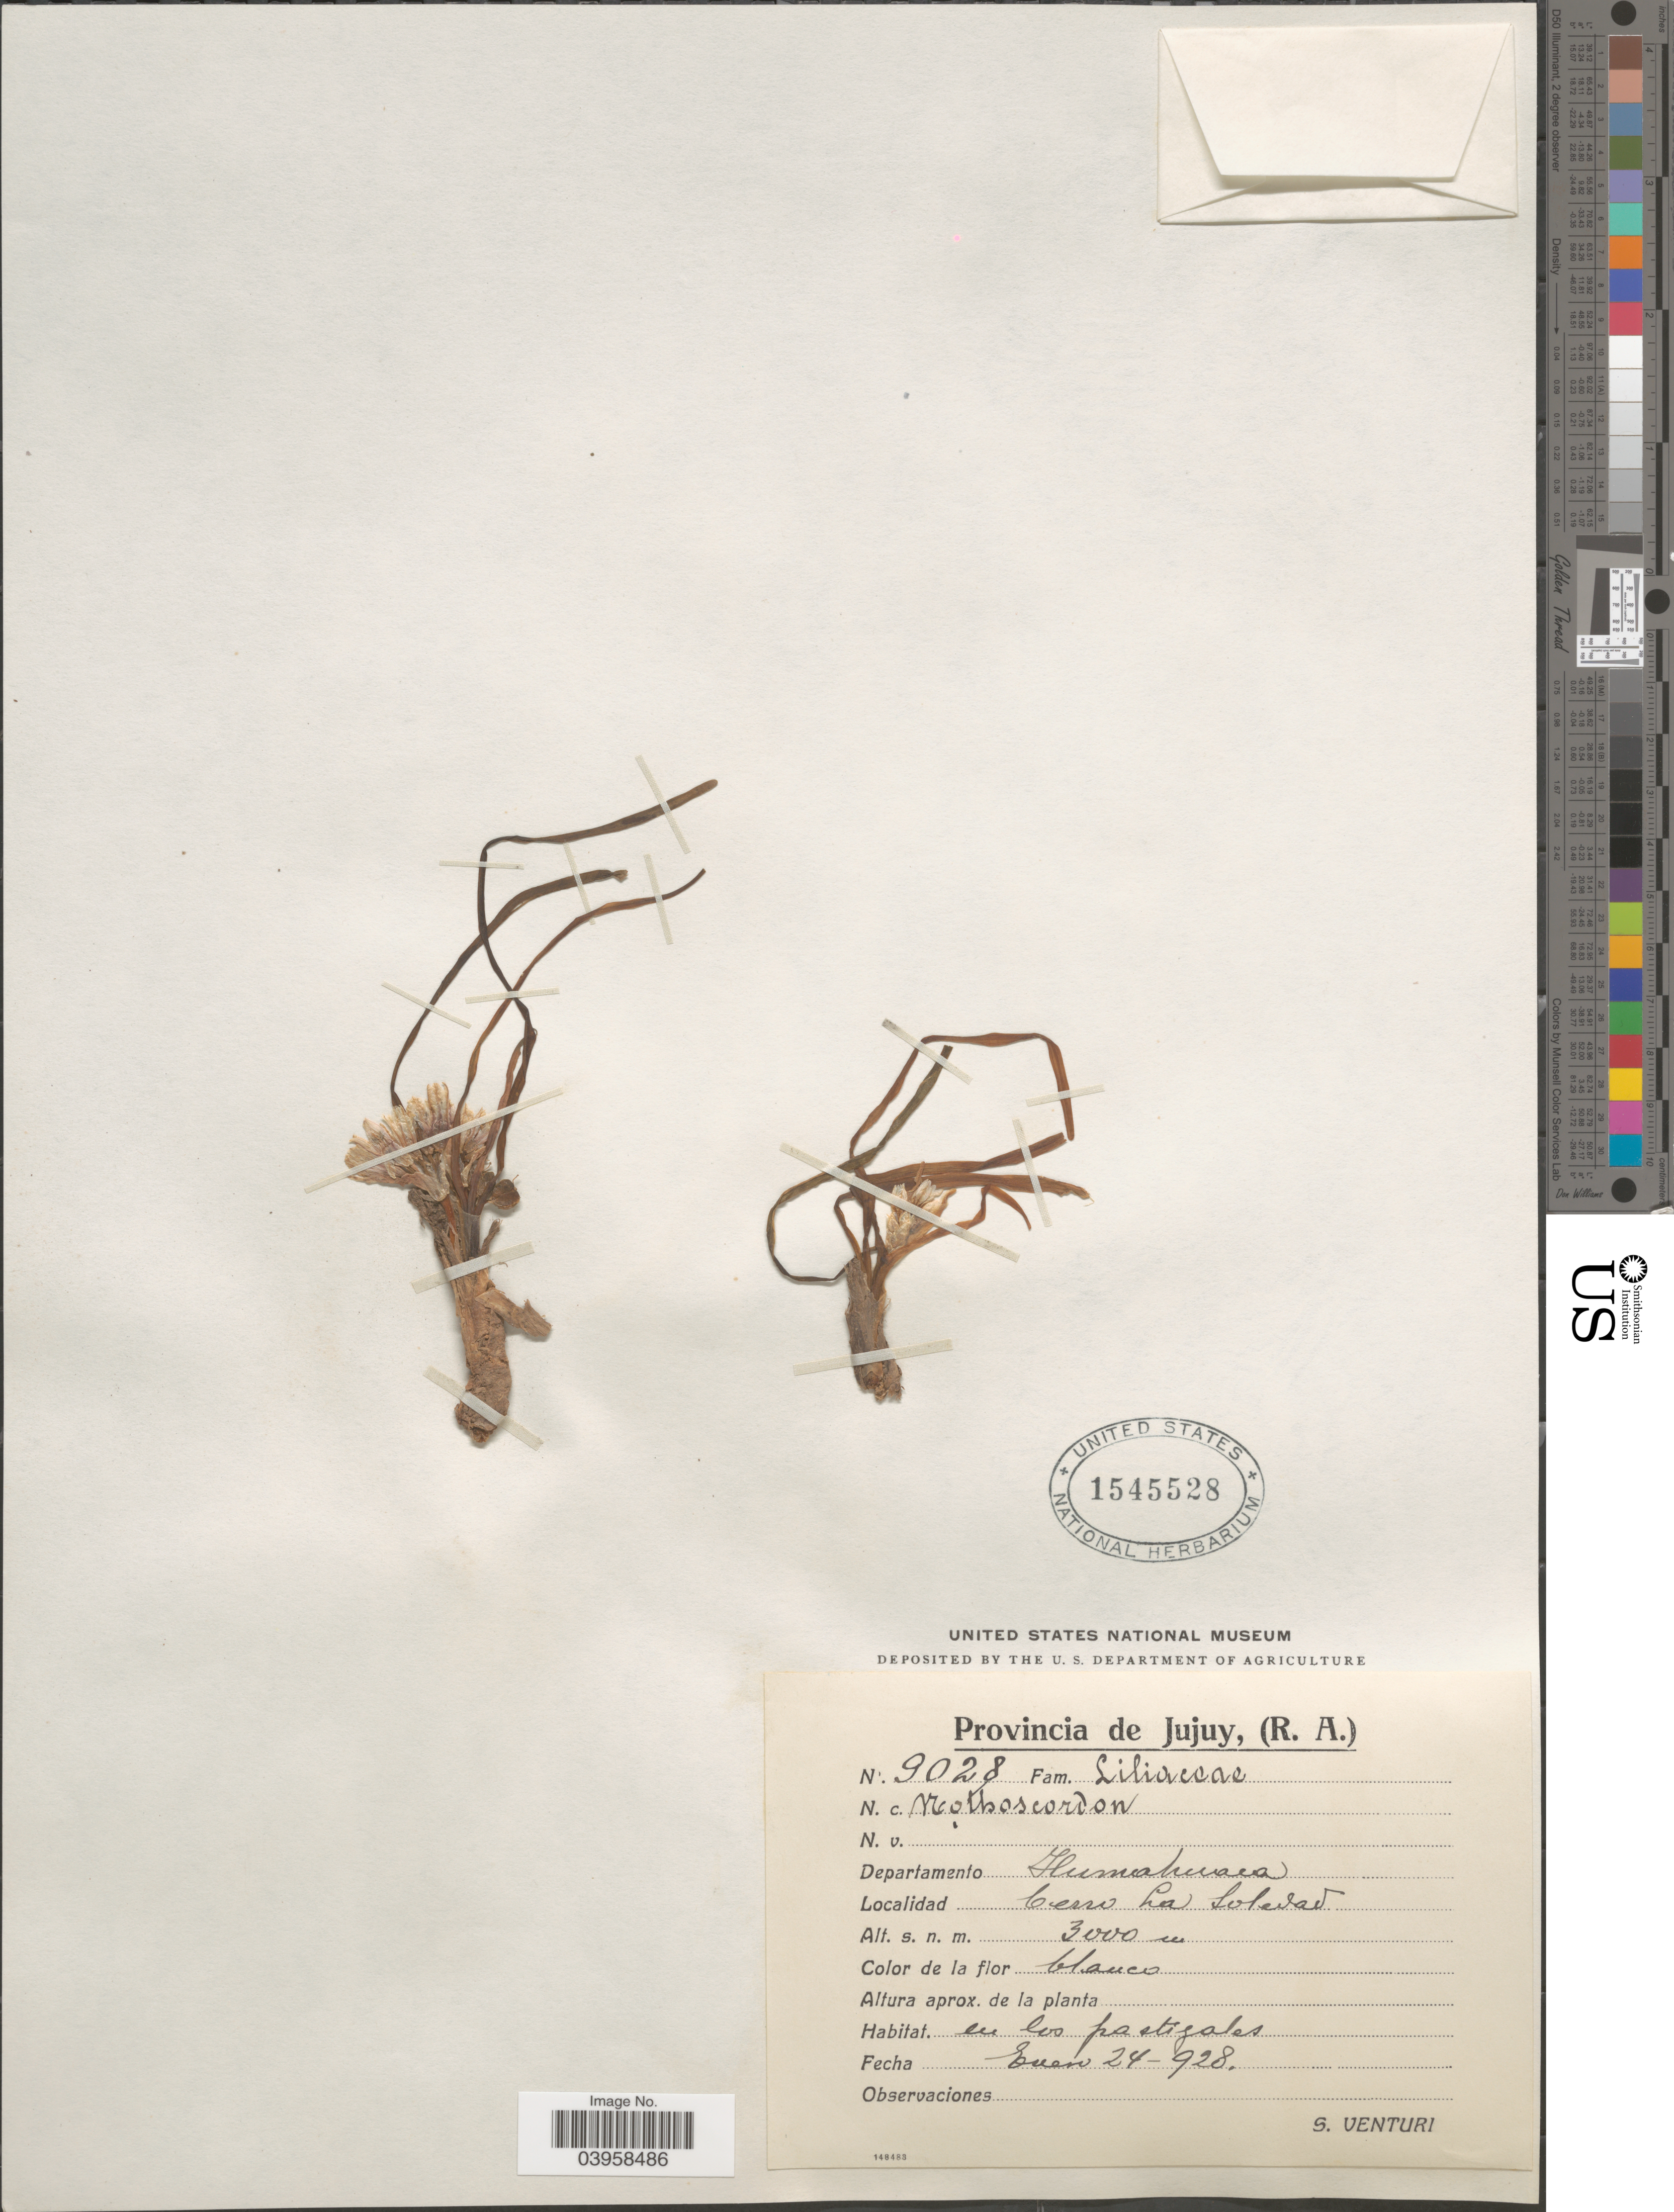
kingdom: Plantae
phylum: Tracheophyta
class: Liliopsida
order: Asparagales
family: Amaryllidaceae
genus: Nothoscordum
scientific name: Nothoscordum sp.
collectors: S. Venturi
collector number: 9028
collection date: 1928-01-24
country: Argentina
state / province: Jujuy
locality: Departamento Humahuaca. Cerro La Soledad.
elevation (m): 3000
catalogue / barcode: US 1545528